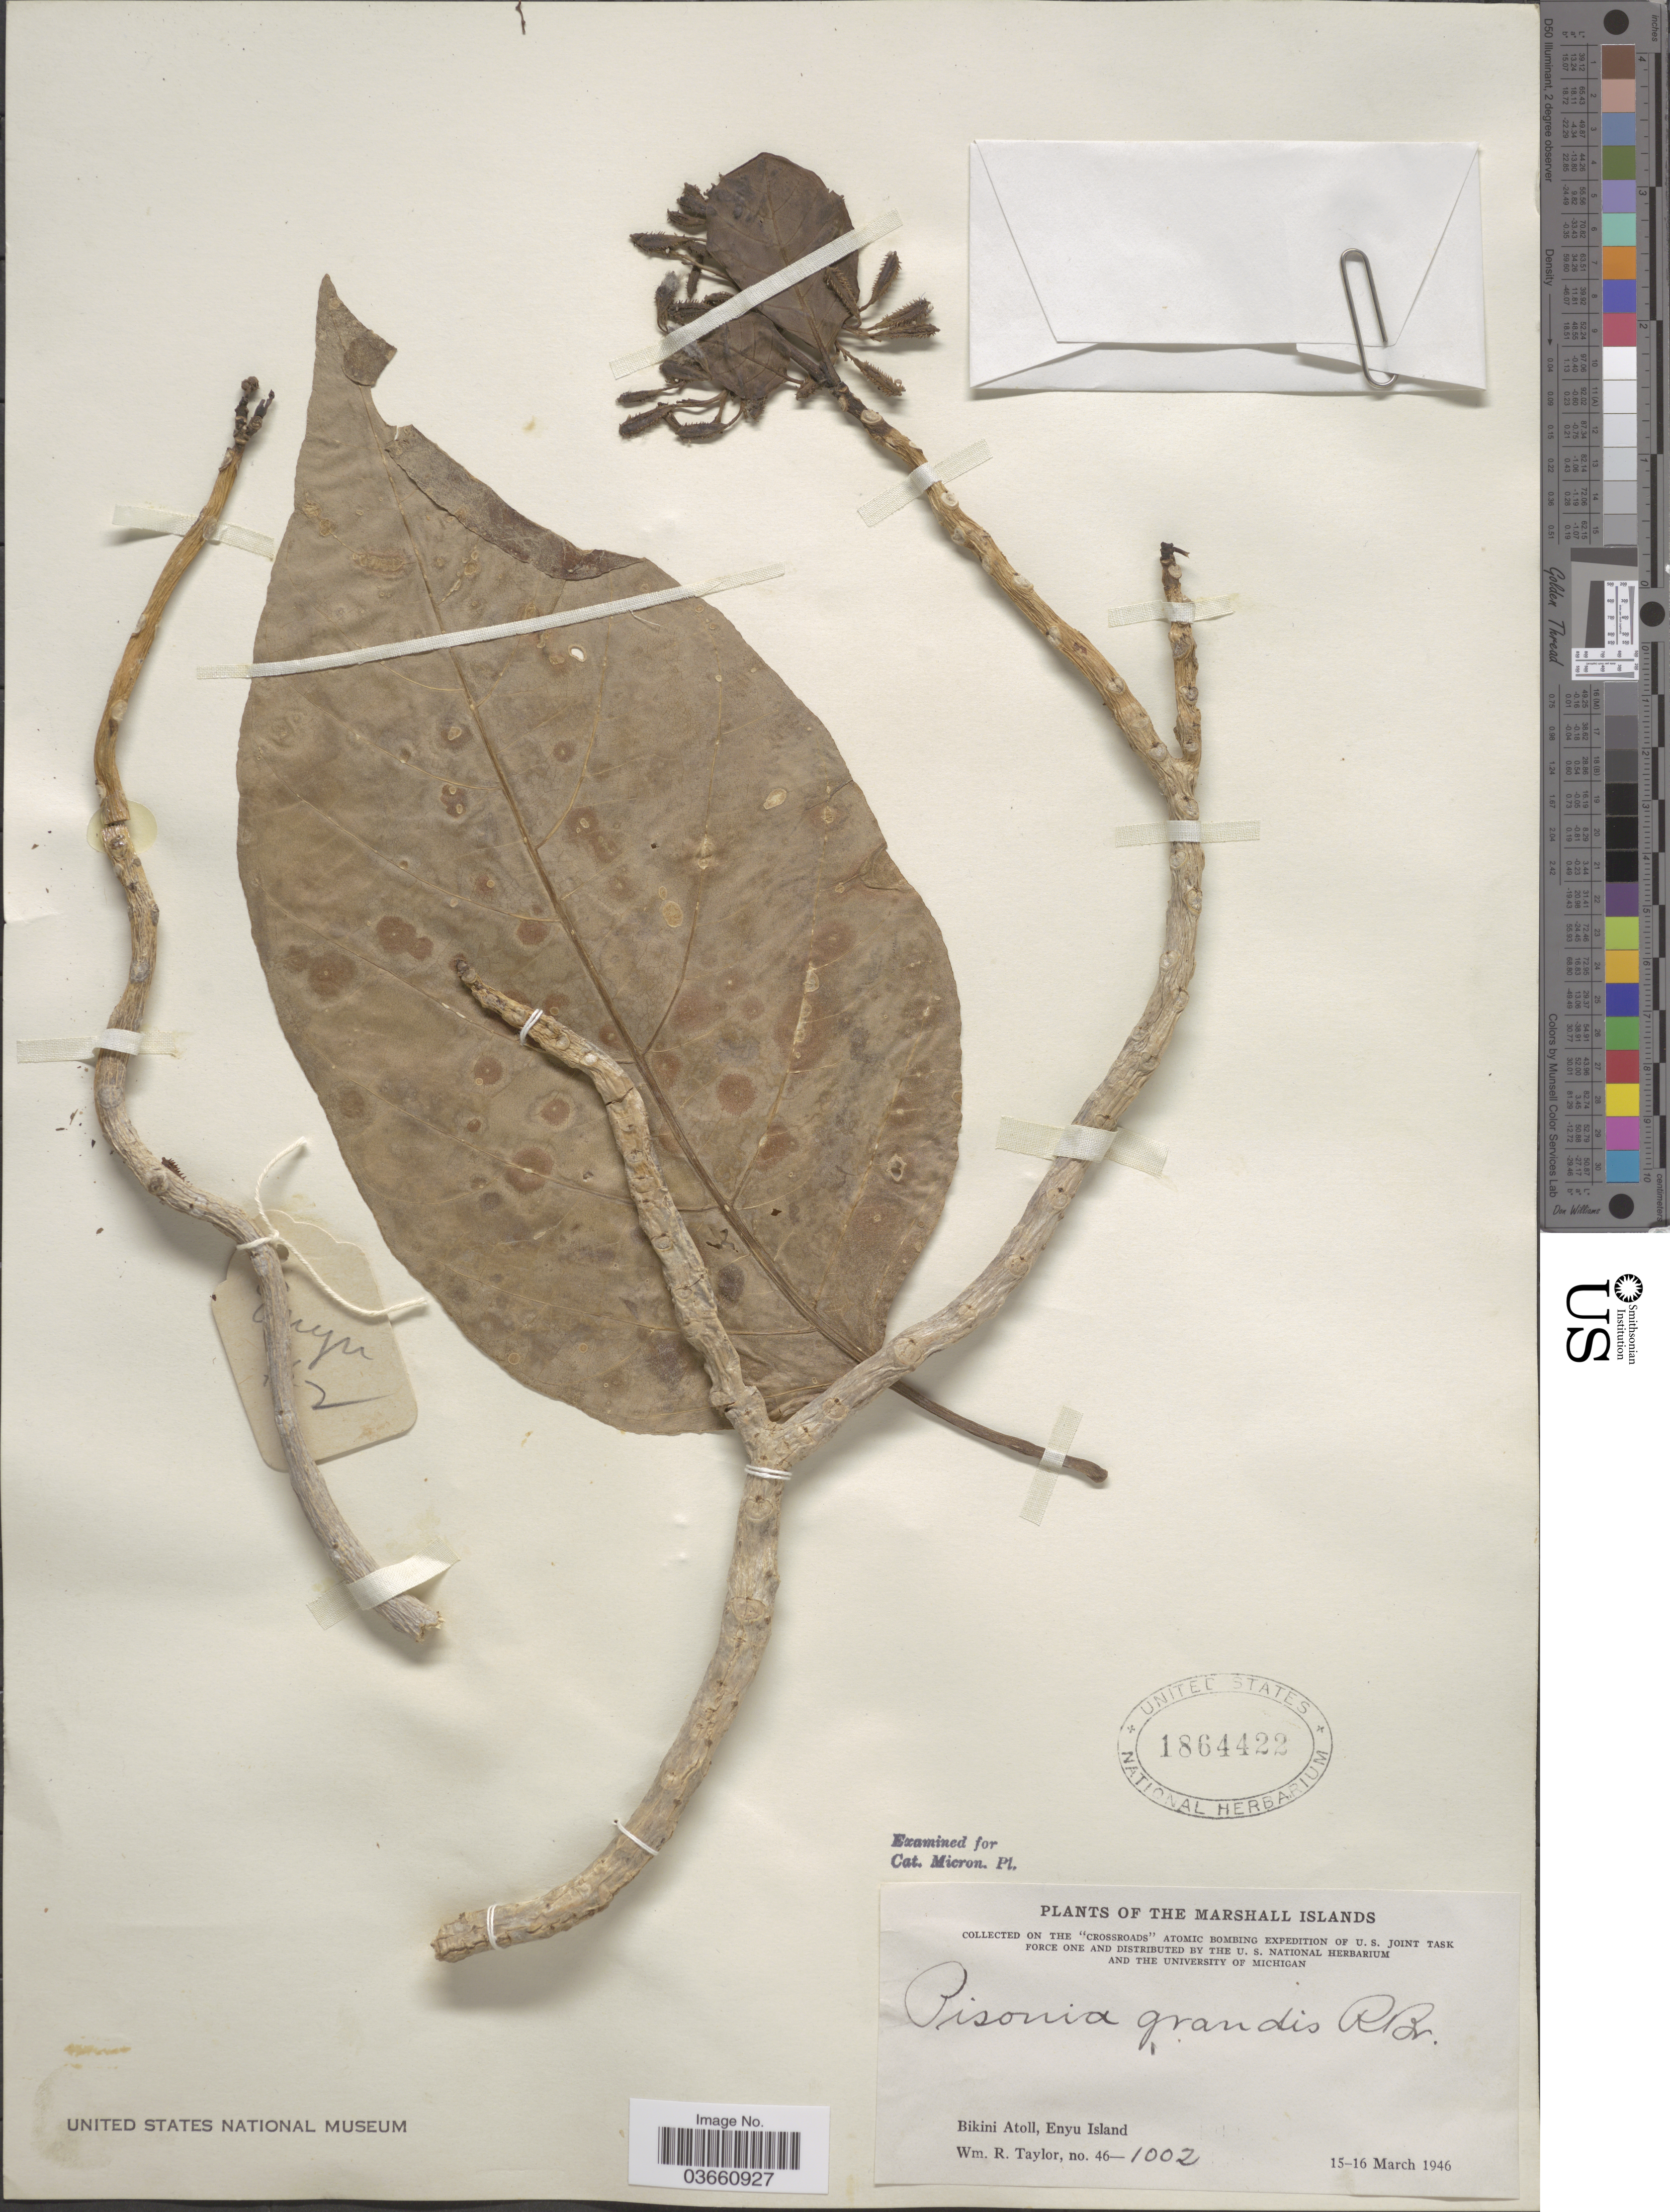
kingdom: Plantae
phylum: Tracheophyta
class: Magnoliopsida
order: Caryophyllales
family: Nyctaginaceae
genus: Pisonia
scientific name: Pisonia grandis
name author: R. Br.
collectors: W. R. Taylor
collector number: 46-1002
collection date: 1946-03-15/1946-03-16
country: Marshall Islands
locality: Bikini Atoll, Enyu Island.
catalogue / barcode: US 1864422